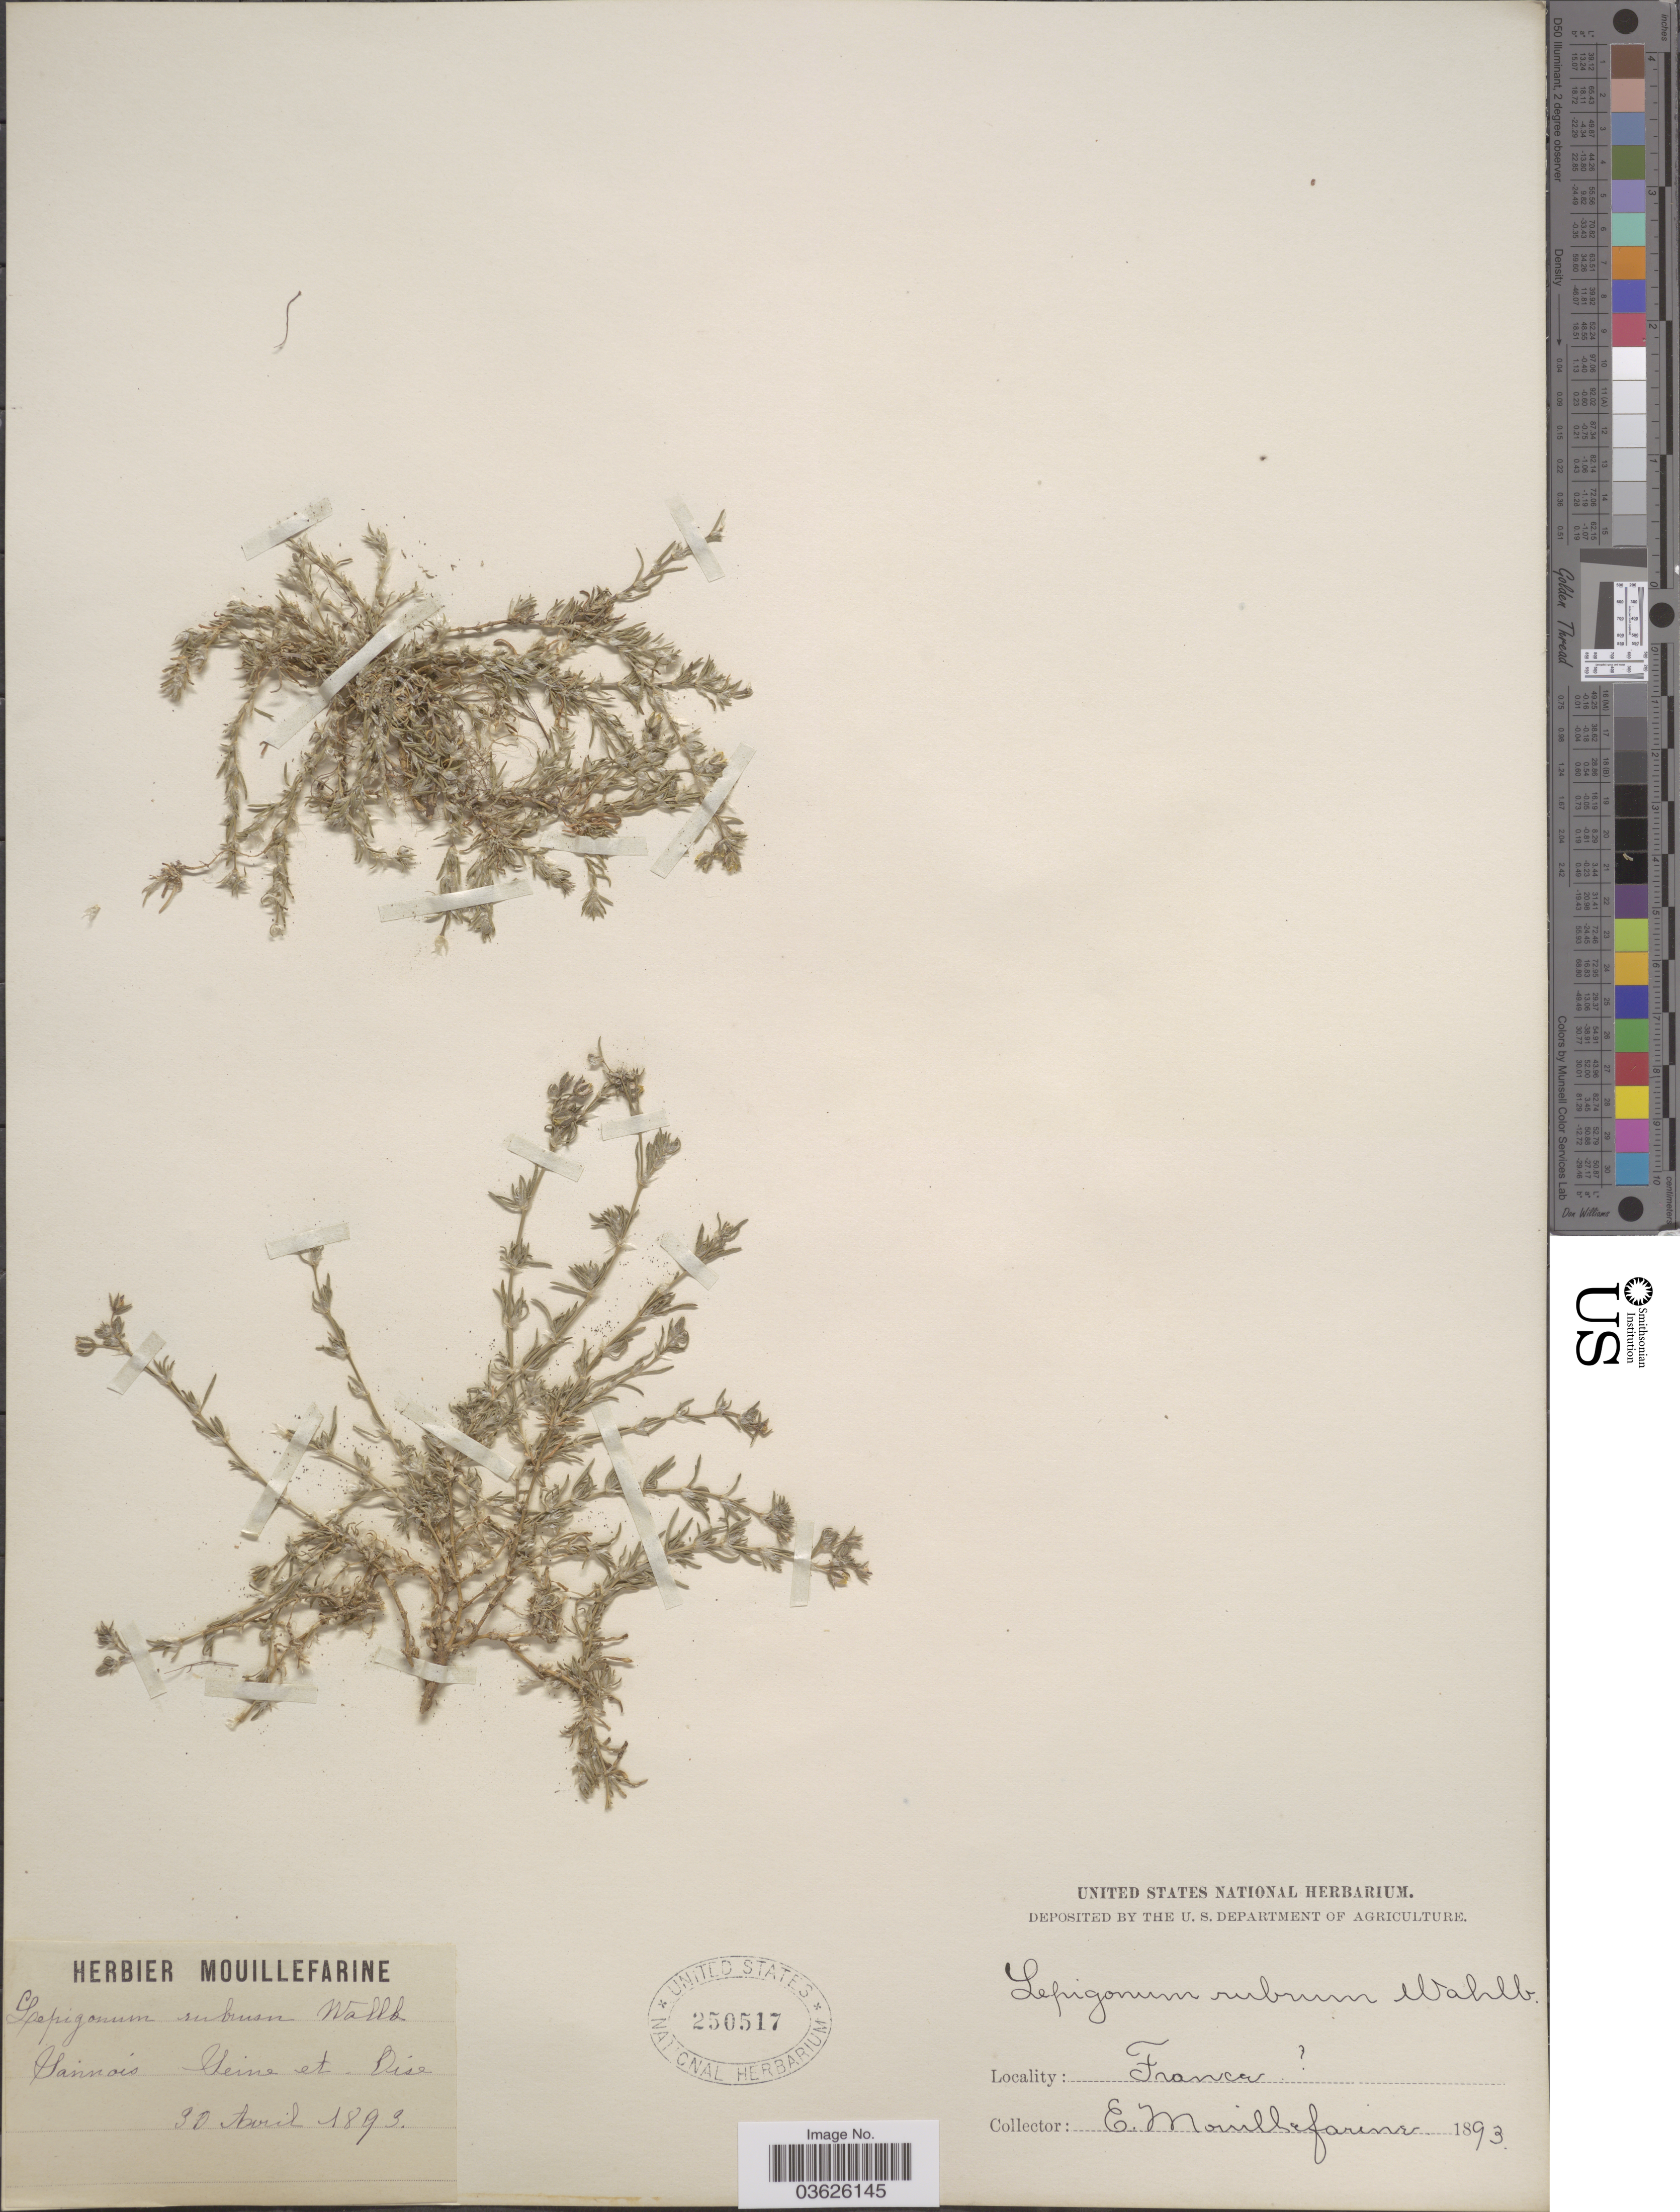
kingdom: Plantae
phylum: Tracheophyta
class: Magnoliopsida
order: Caryophyllales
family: Caryophyllaceae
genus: Spergularia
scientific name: Spergularia rubra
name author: (L.) J. Presl & C. Presl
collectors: E. Mouillefarine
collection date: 1893-04-30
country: France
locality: Sannois Seine et Oise.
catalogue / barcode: US 250517